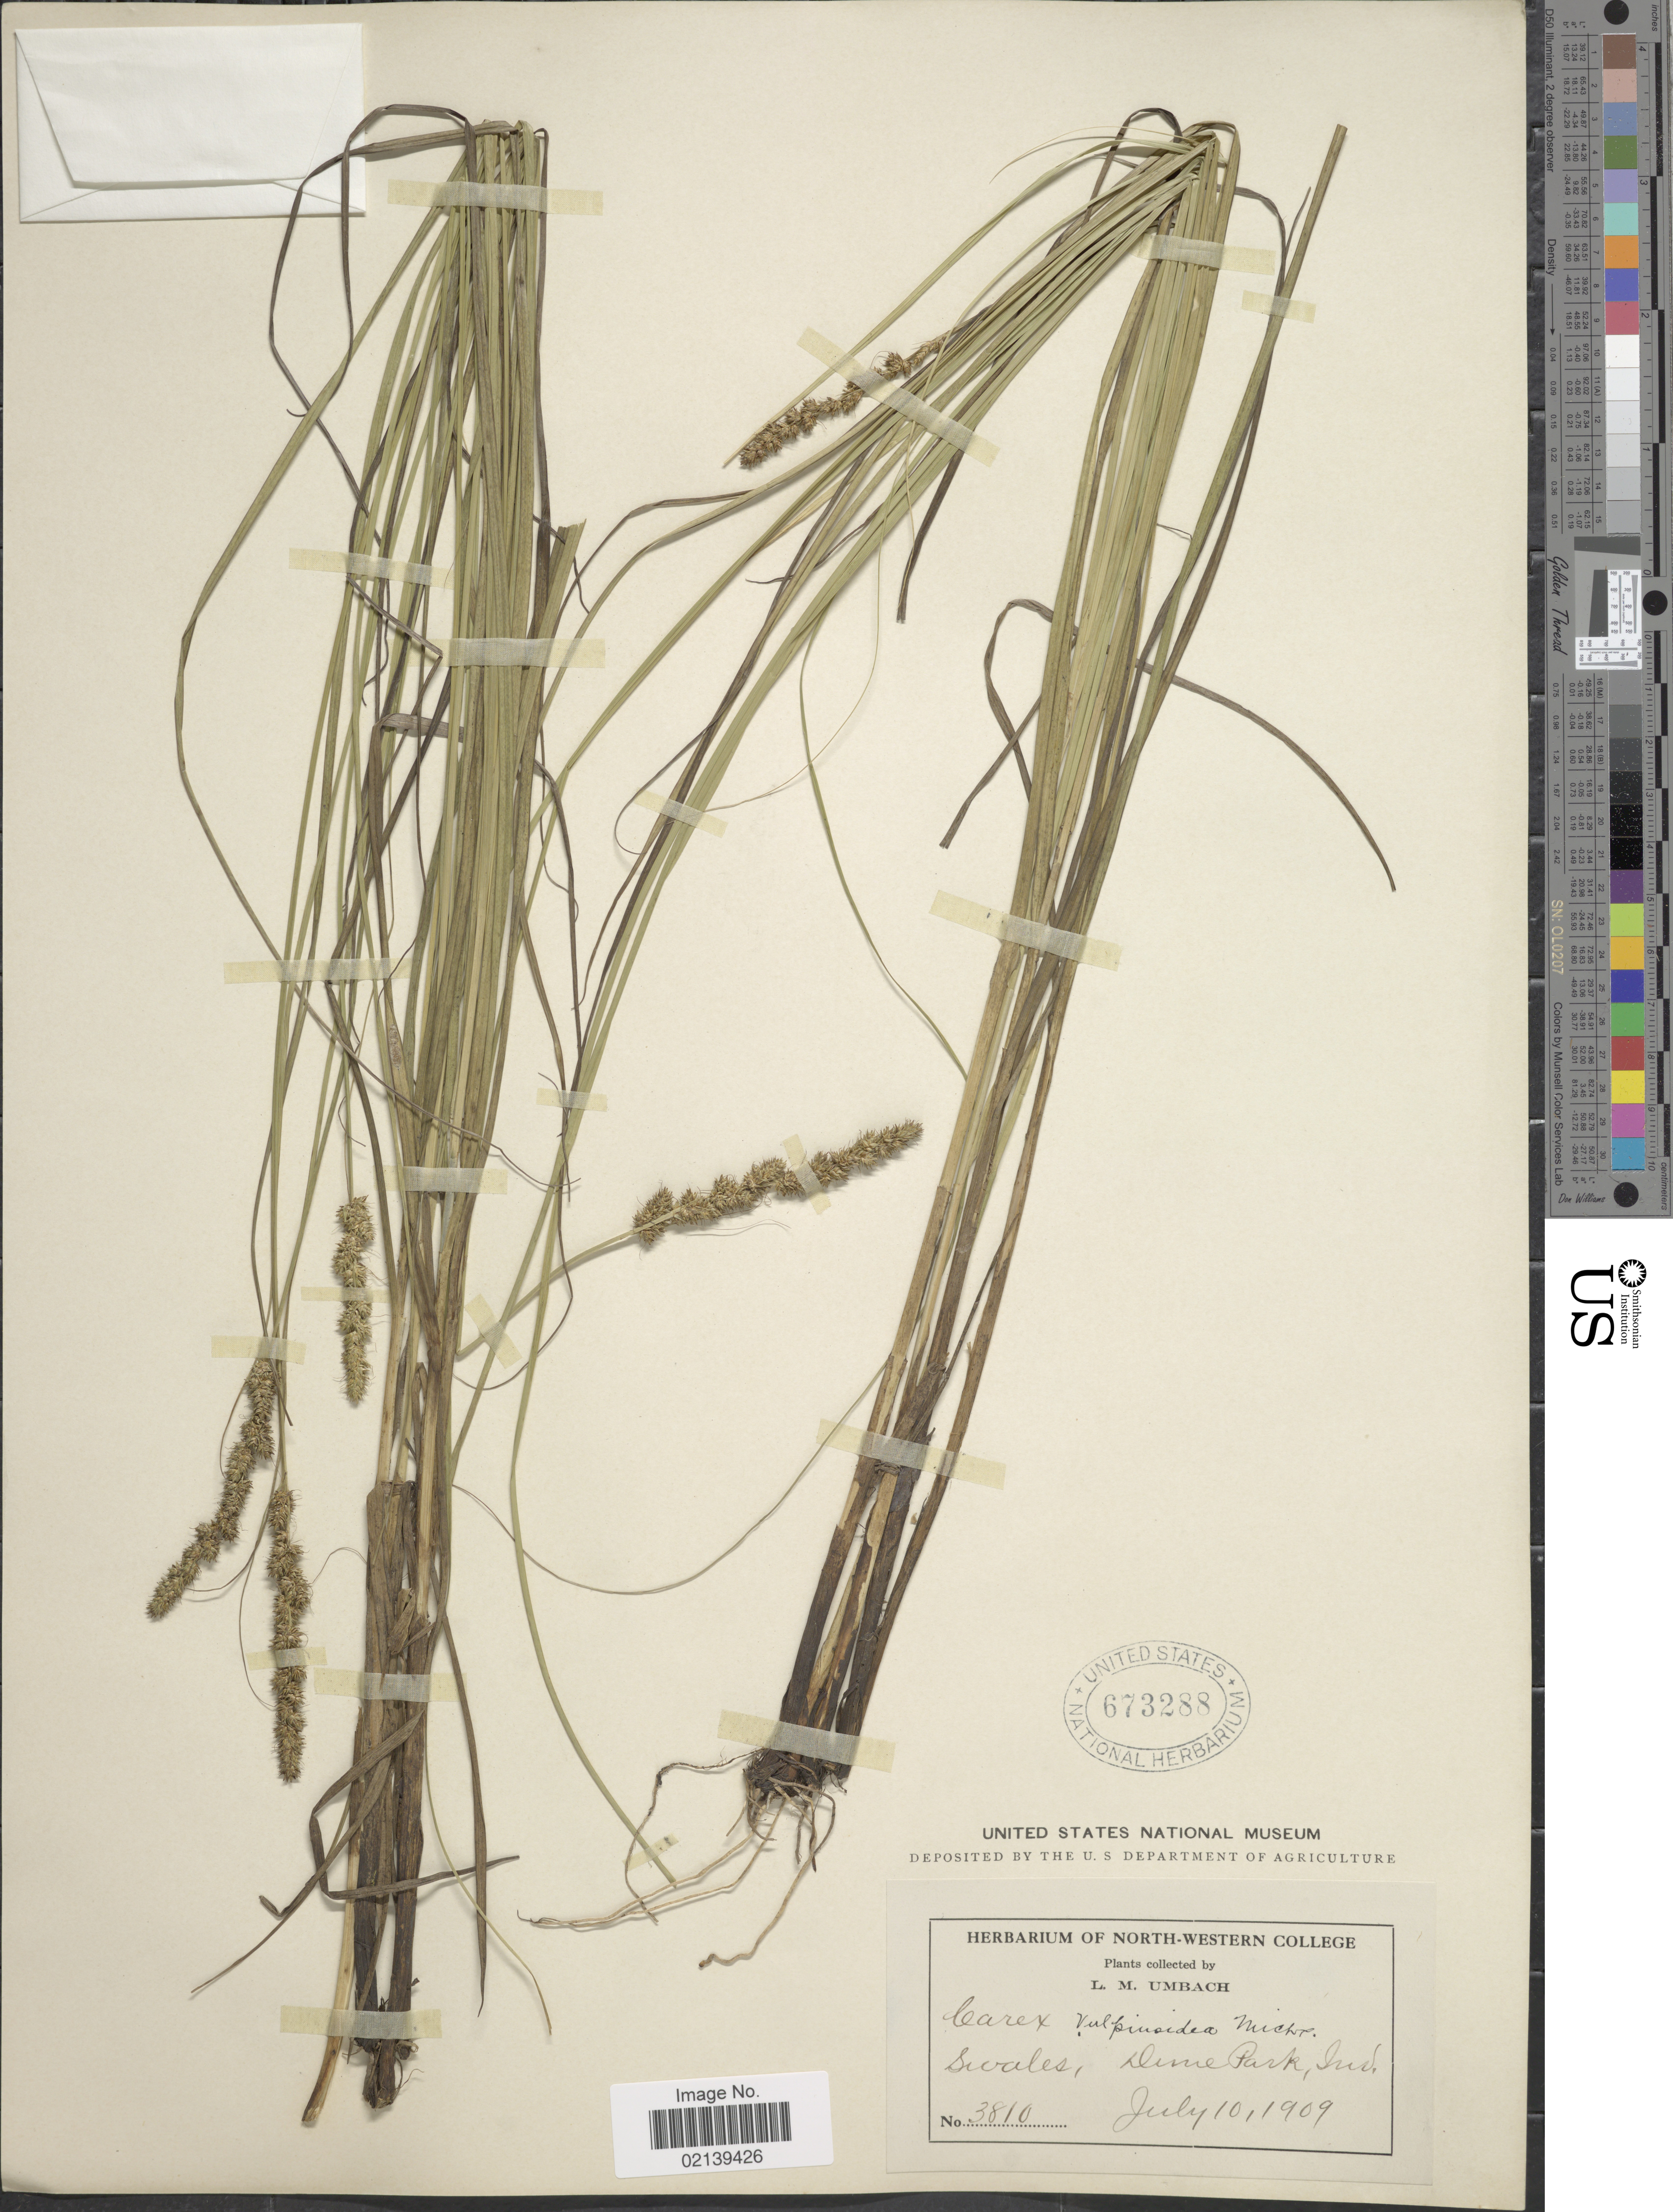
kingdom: Plantae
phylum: Tracheophyta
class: Liliopsida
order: Poales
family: Cyperaceae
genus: Carex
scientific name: Carex vulpinoidea Michx.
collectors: L. M. Umbach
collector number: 3810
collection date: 1909-07-10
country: United States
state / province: Indiana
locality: Swales, Dime Park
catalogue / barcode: US 673288